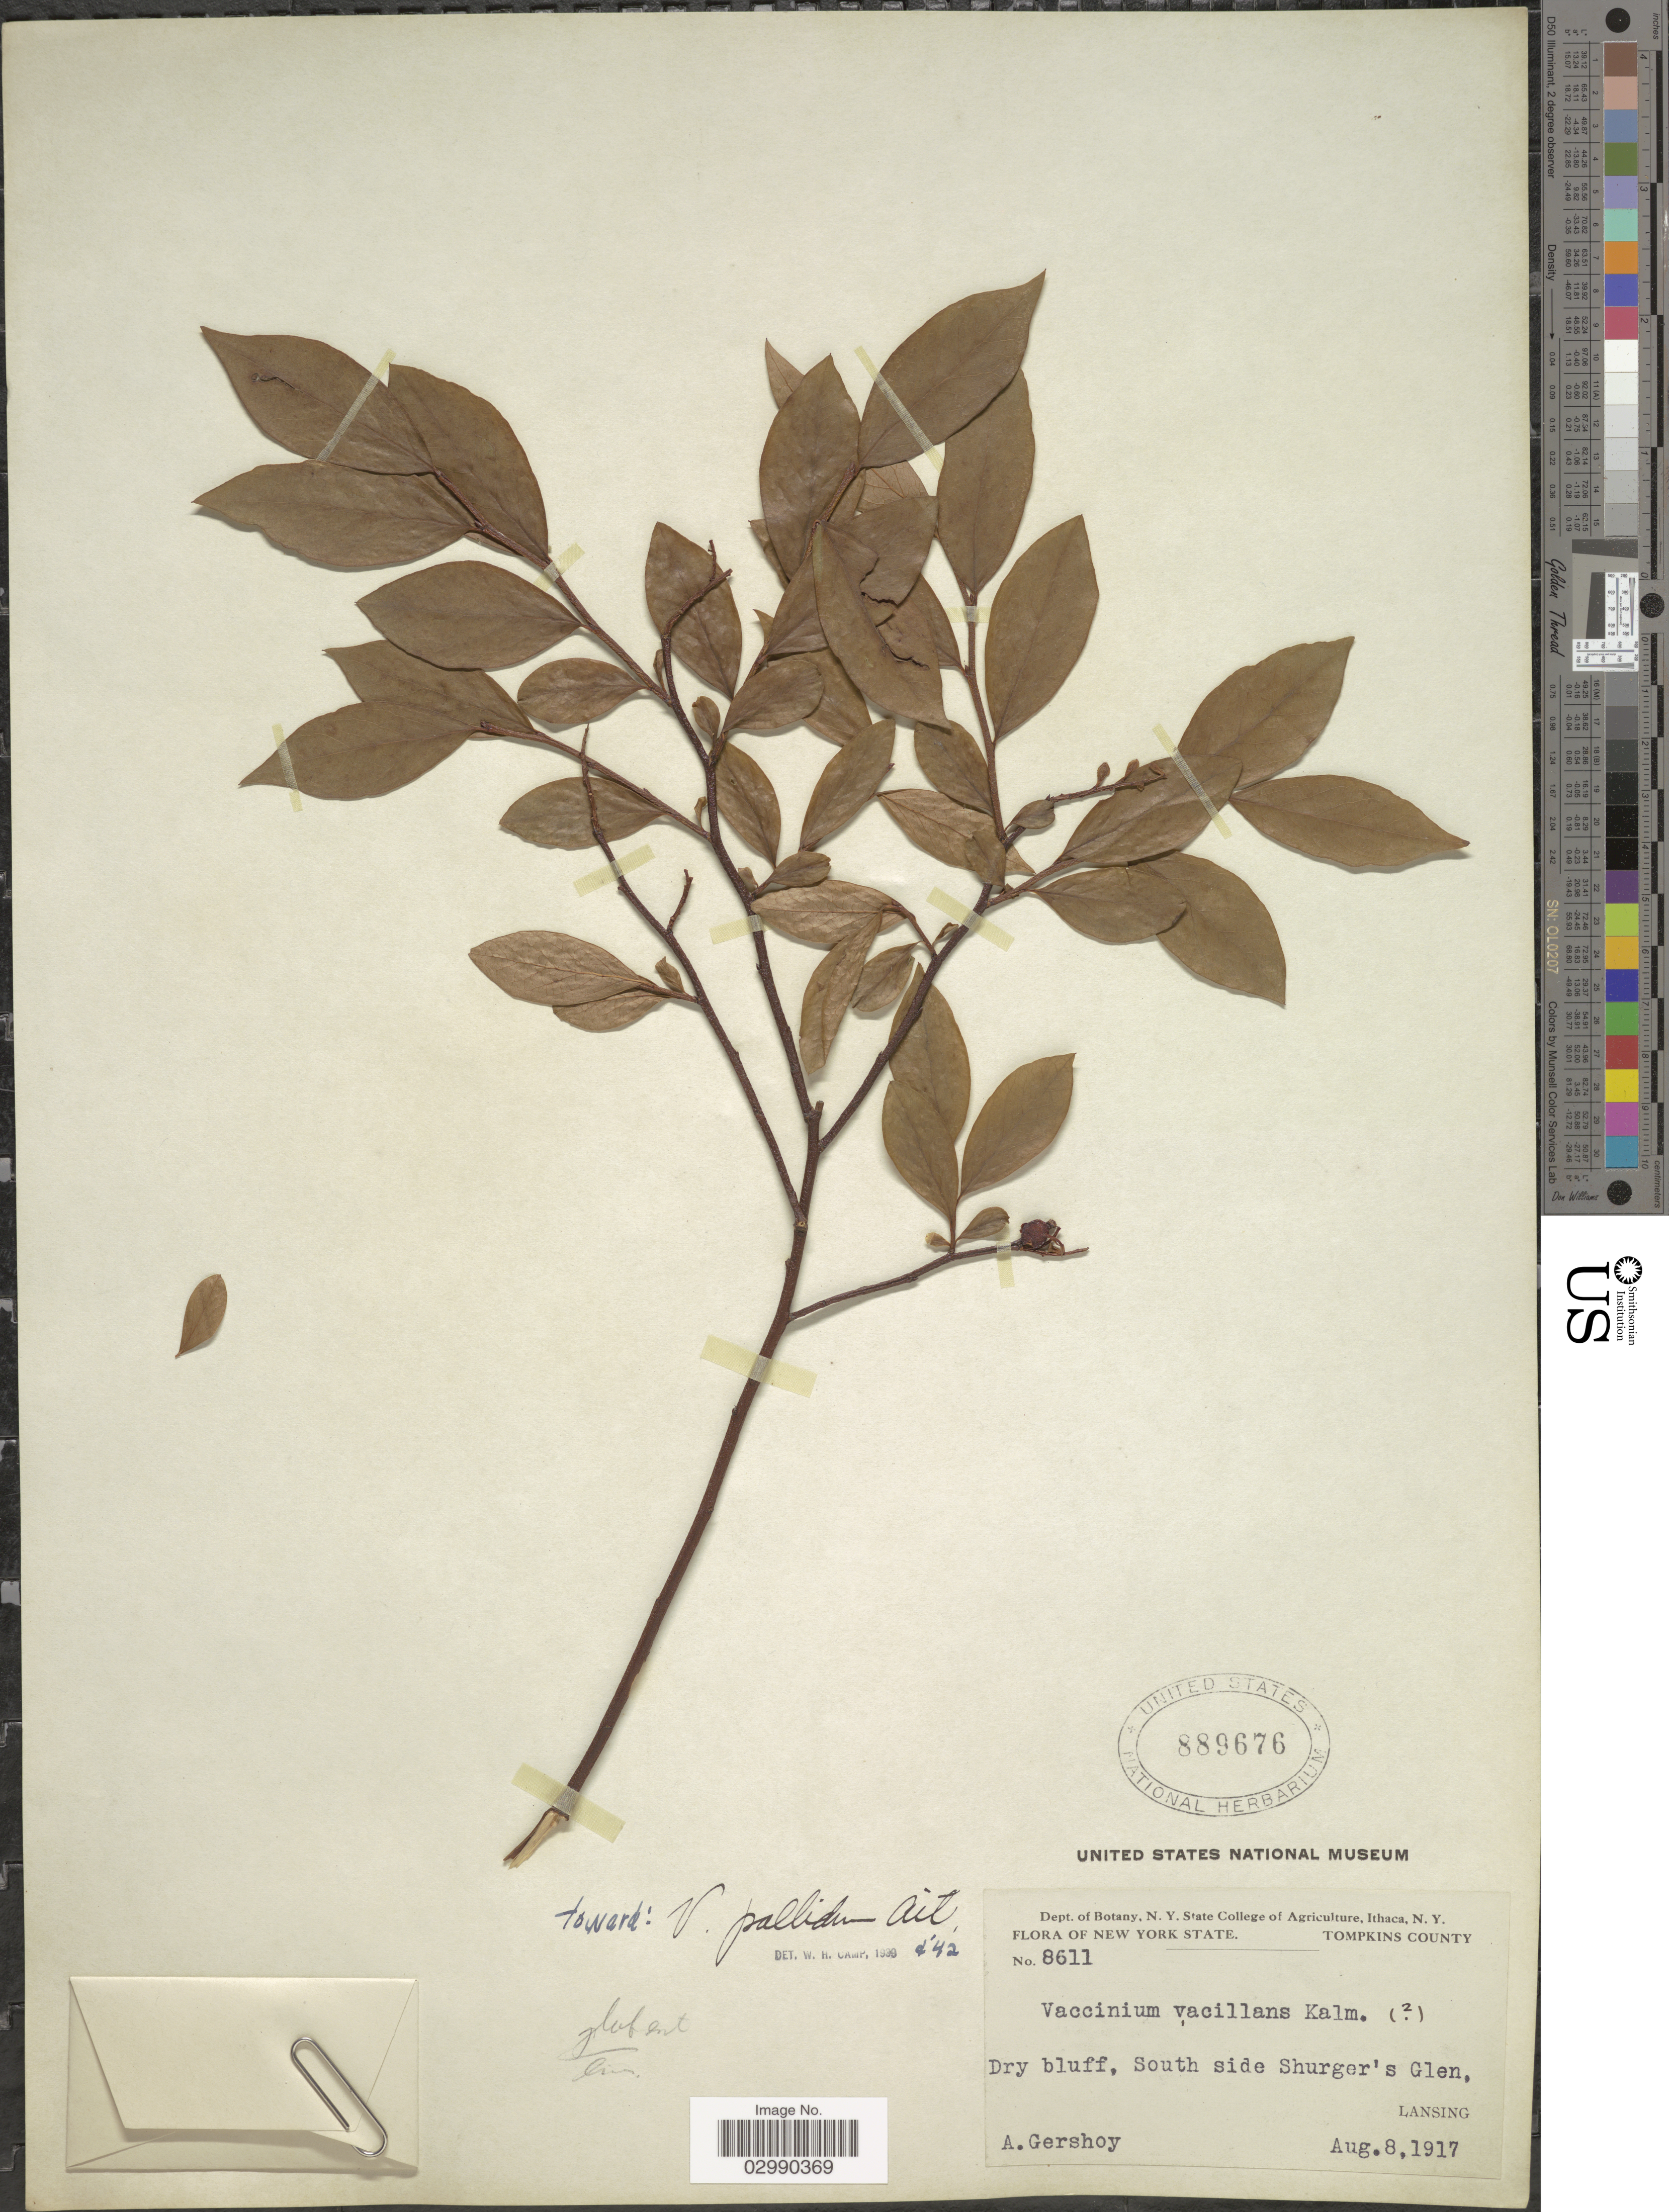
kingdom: Plantae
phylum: Tracheophyta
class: Magnoliopsida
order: Ericales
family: Ericaceae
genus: Vaccinium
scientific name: Vaccinium vacillans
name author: Kalm ex Torr.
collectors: A. Gershoy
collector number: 8611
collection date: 1917-08-08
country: United States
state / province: New York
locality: Tompkins County, Dry bluff, South side Shurger's Glen, Lansing.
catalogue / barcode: US 889676